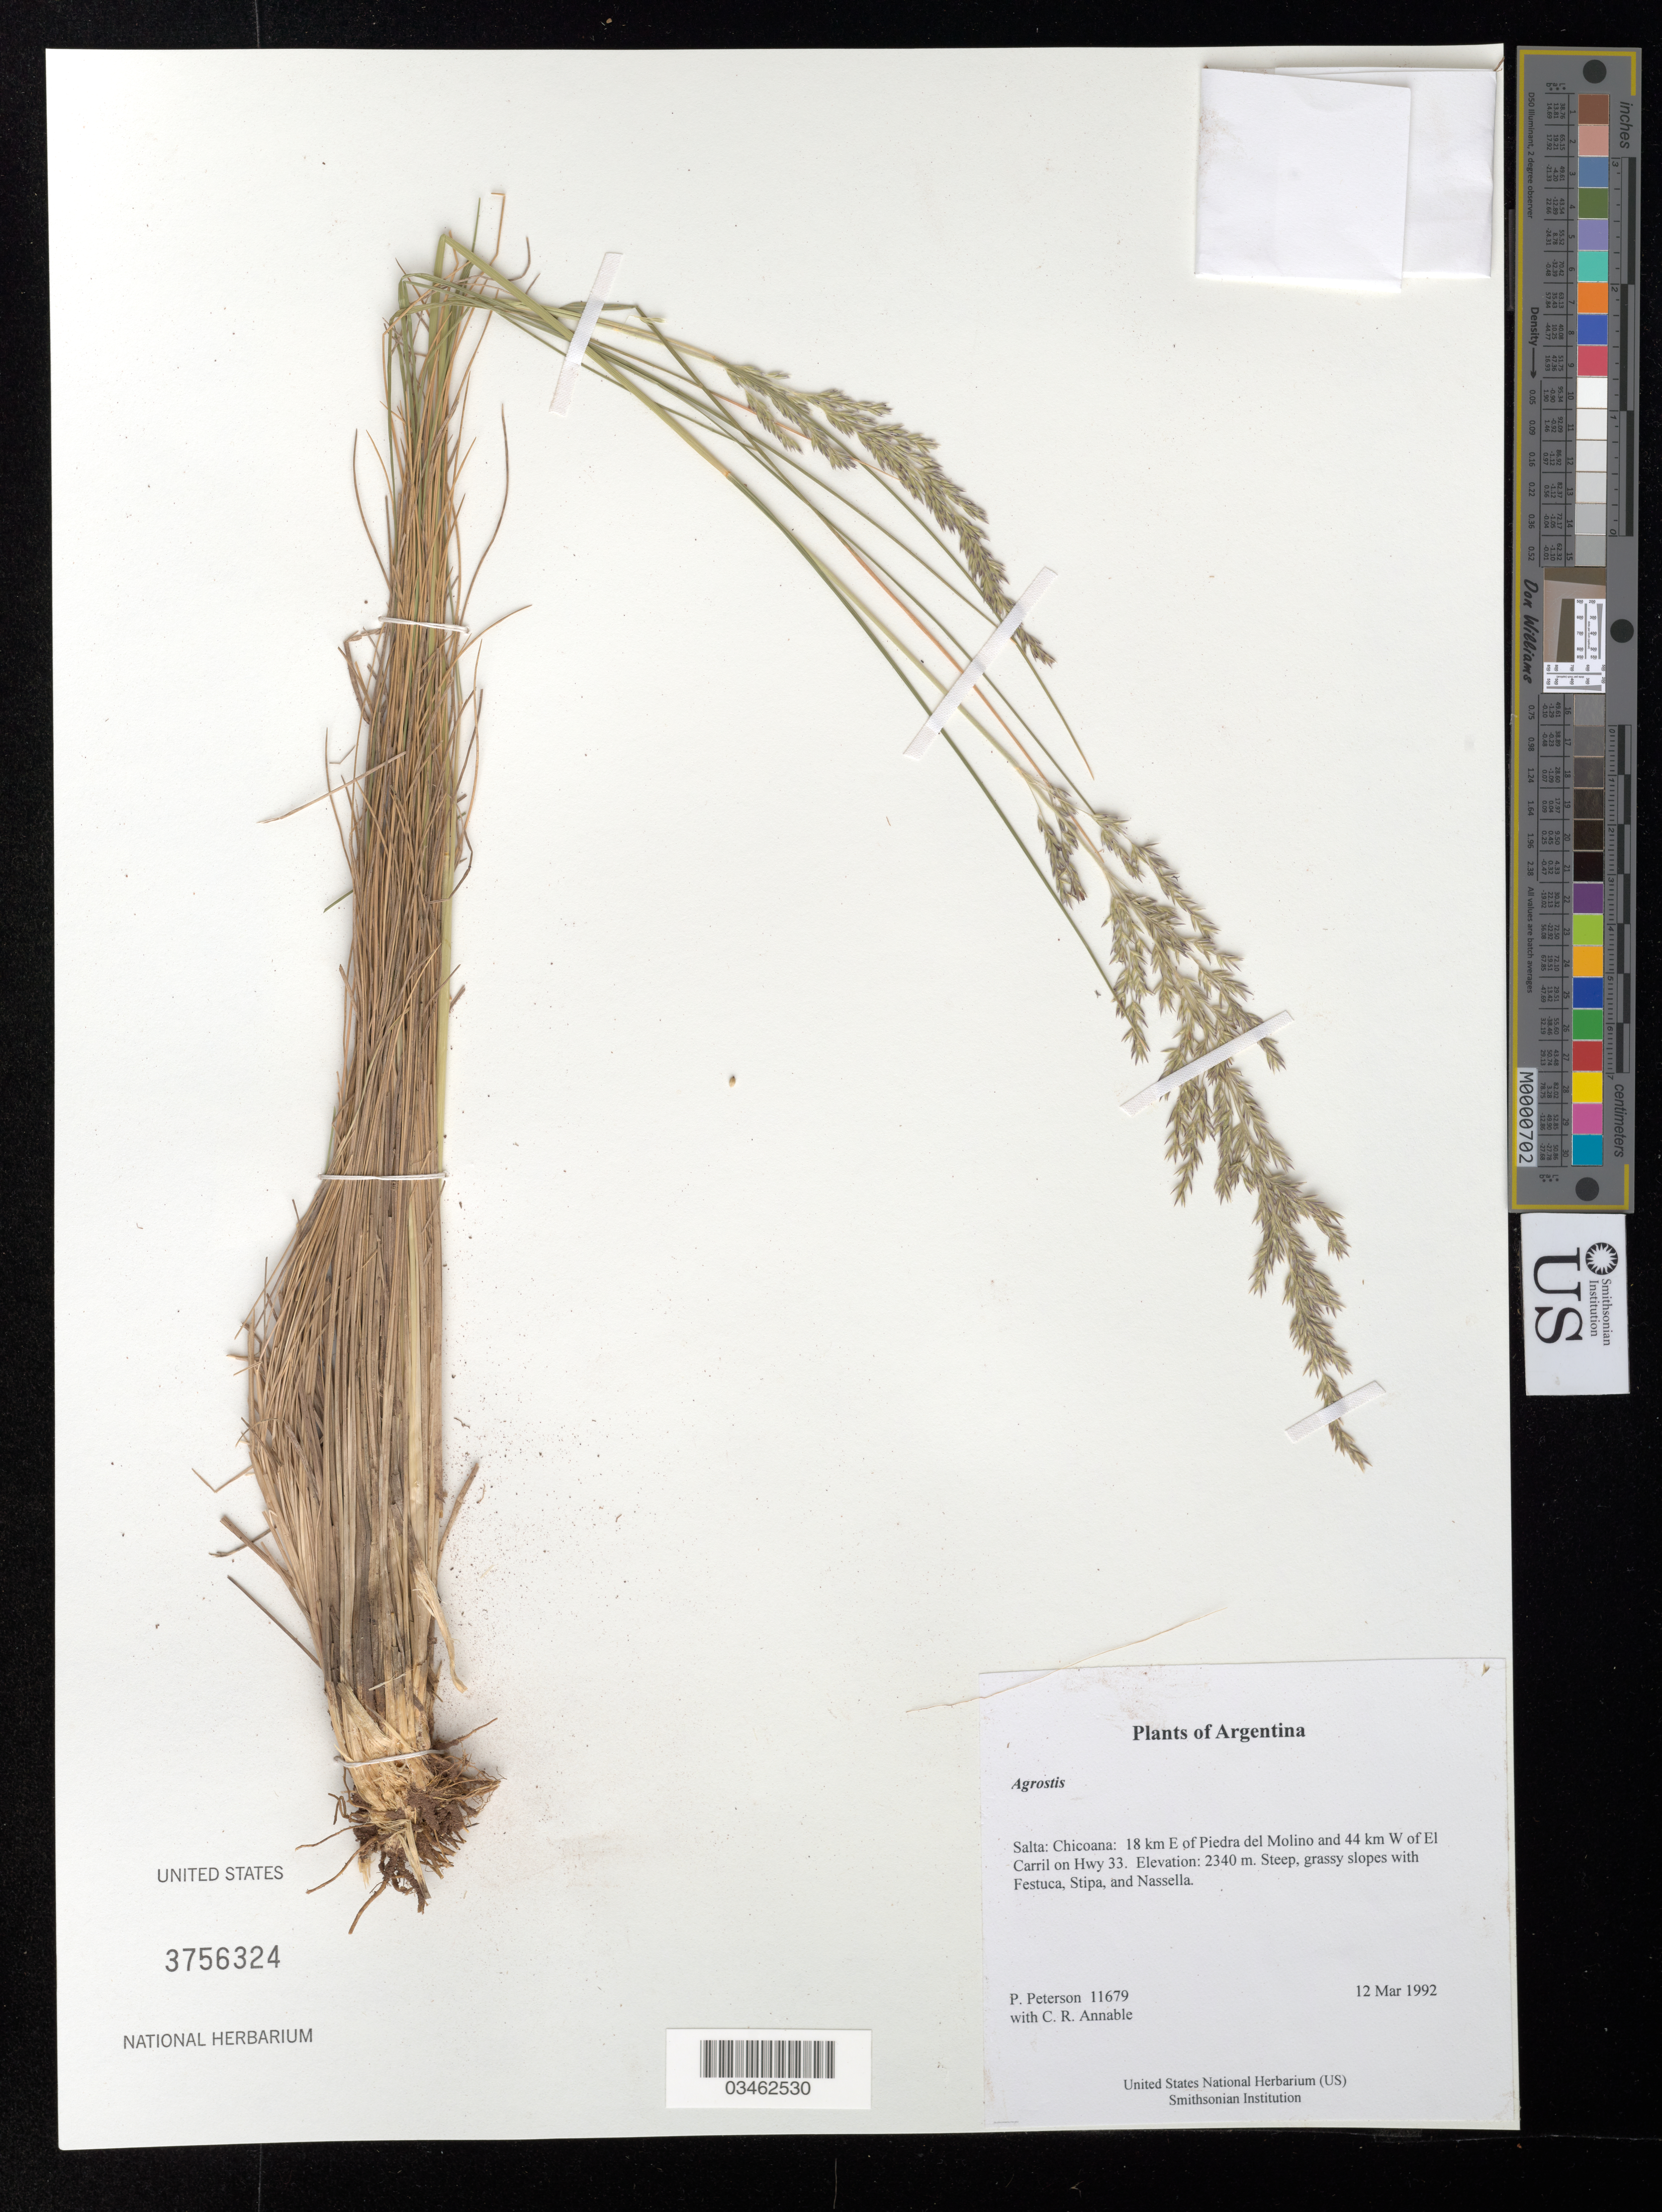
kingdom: Plantae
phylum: Tracheophyta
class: Liliopsida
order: Poales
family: Poaceae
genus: Agrostis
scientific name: Agrostis sp.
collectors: P. M. Peterson & C. R. Annable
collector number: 11679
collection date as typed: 12 Mar 1992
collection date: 1992-03-12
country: Argentina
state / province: Salta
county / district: Chicoana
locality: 18 km E of Piedra del Molino and 44 km W of El Carril on Hwy 33.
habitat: Steep, grassy slopes with Festuca, Stipa, and Nassella.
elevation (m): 2340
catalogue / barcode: US 3756324